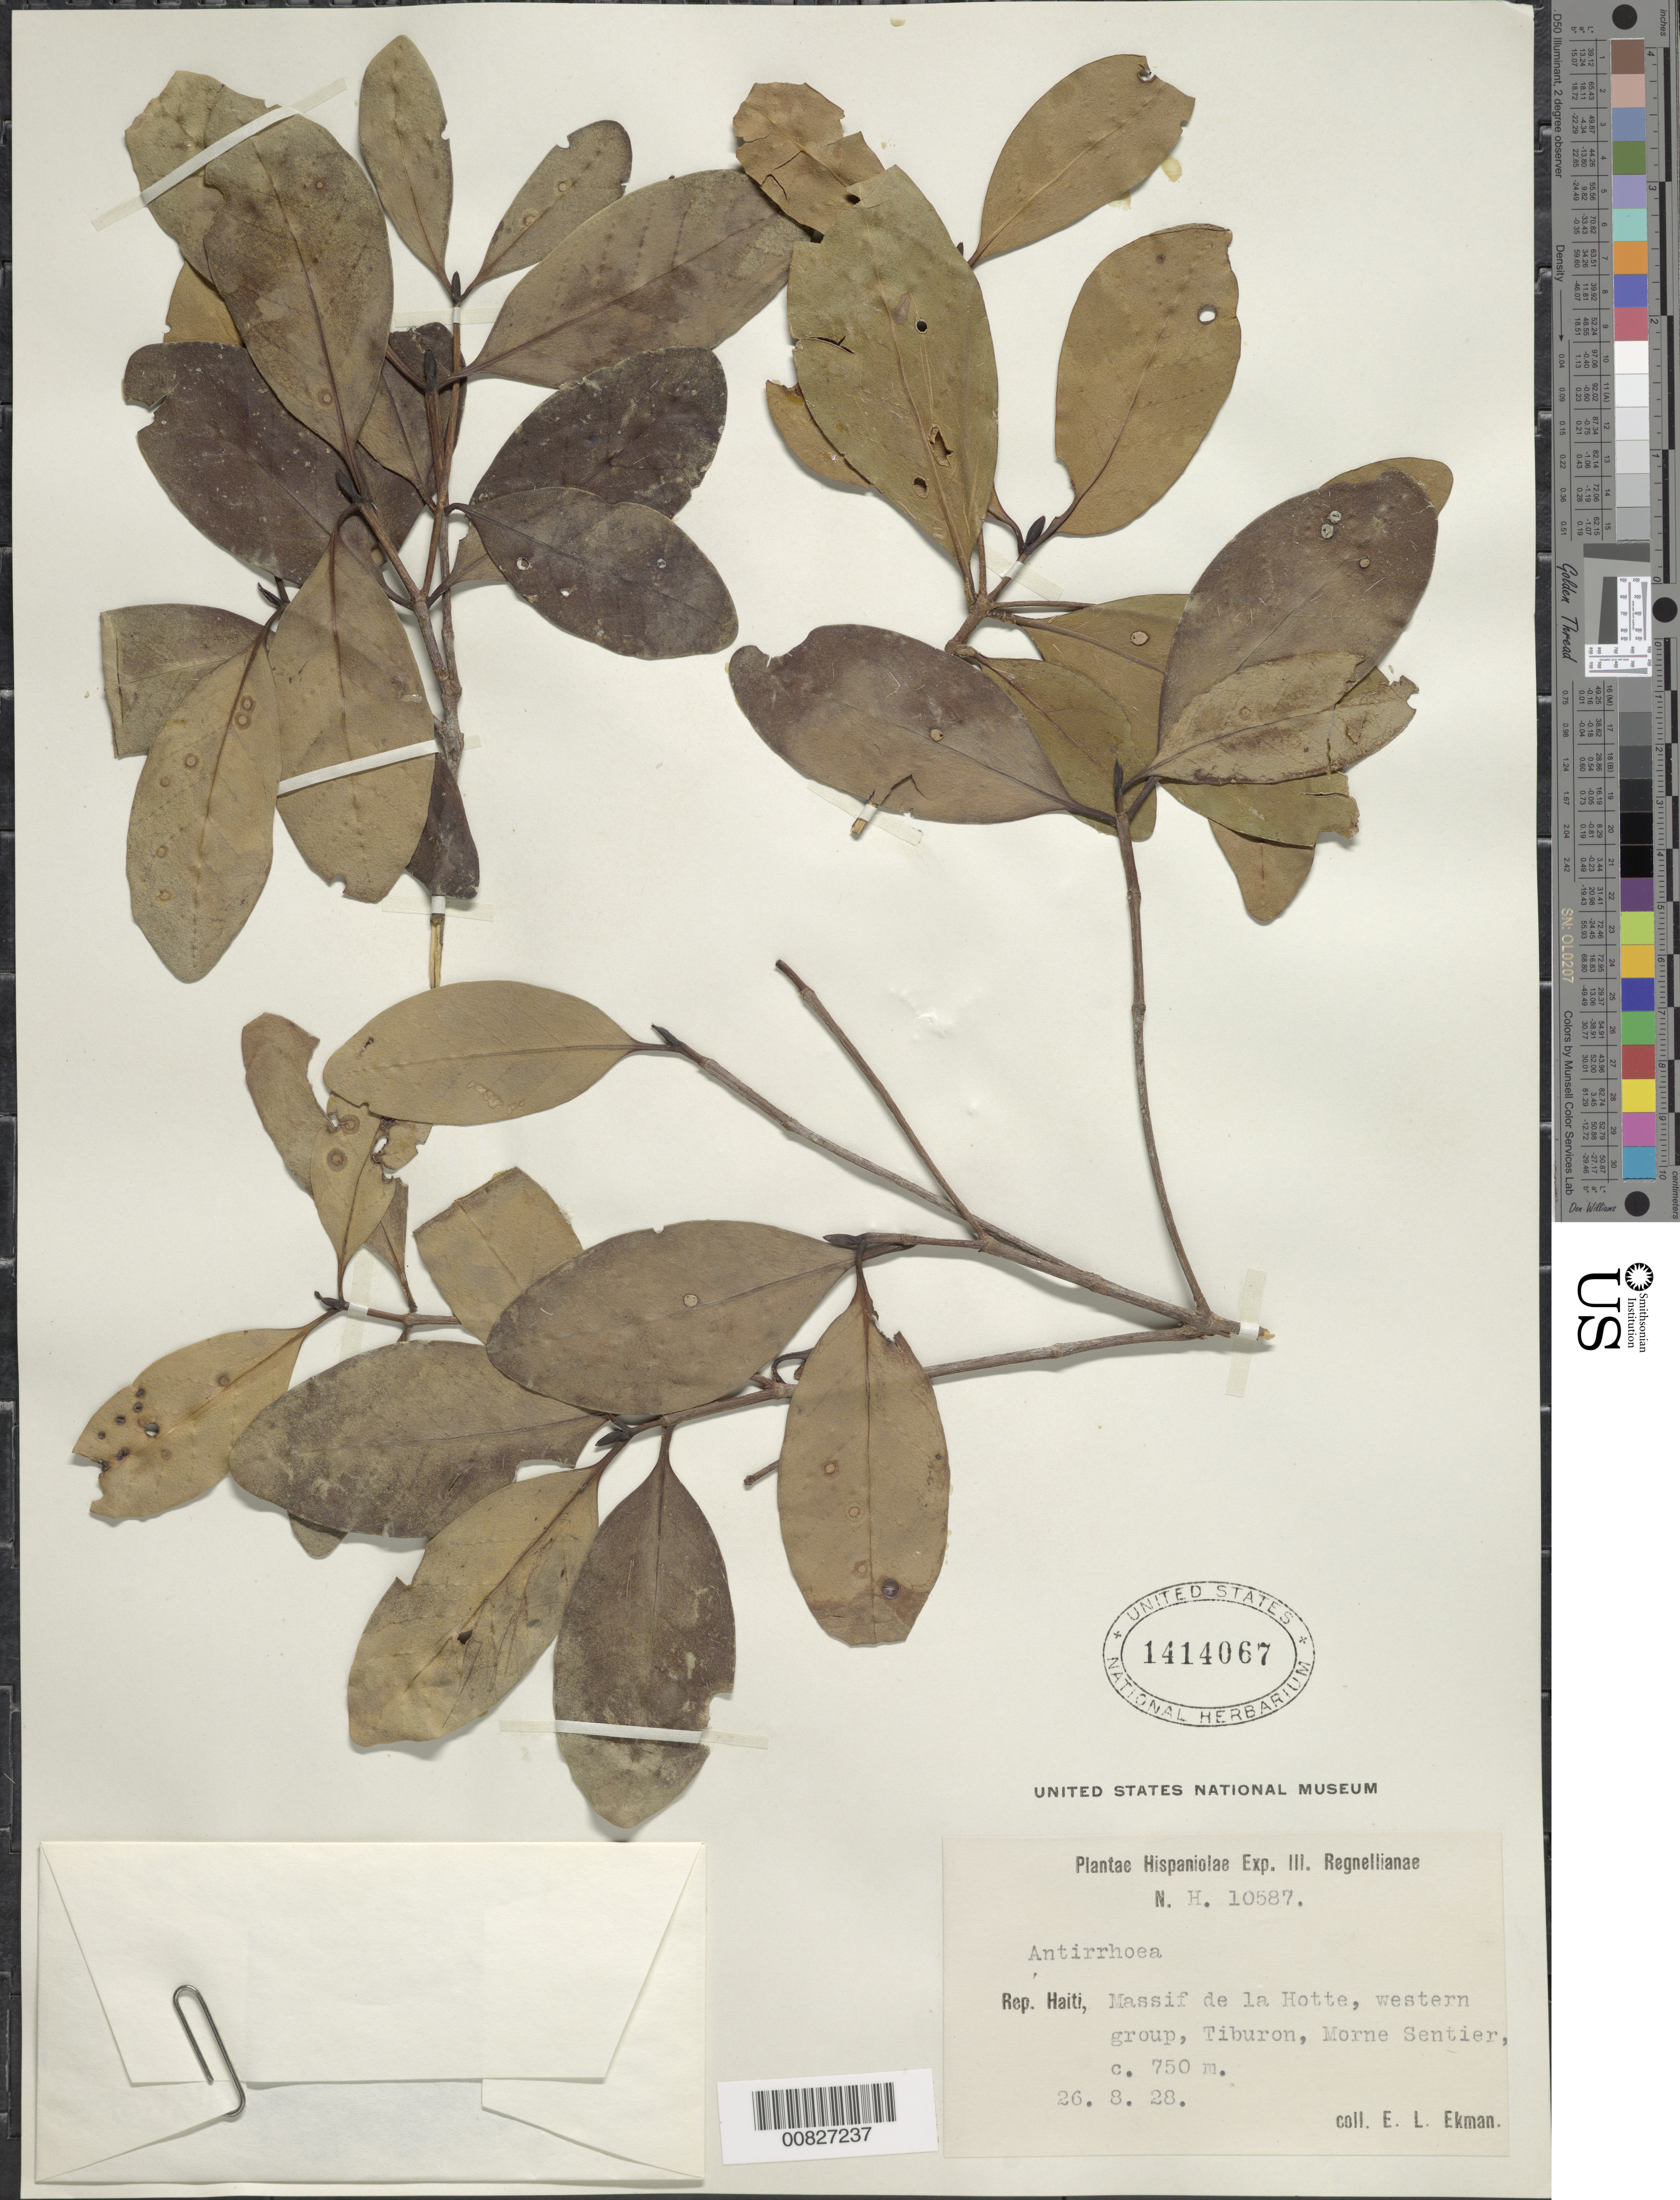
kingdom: Plantae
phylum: Tracheophyta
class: Magnoliopsida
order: Gentianales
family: Rubiaceae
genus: Stenostomum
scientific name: Stenostomum sp.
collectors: E. L. Ekman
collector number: H 10587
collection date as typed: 26 Aug 1928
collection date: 1928-08-26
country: Haiti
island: Hispaniola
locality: Massif de la Hotte, western group, Tiburon, Morne Sentier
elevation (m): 750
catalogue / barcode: US 1414067